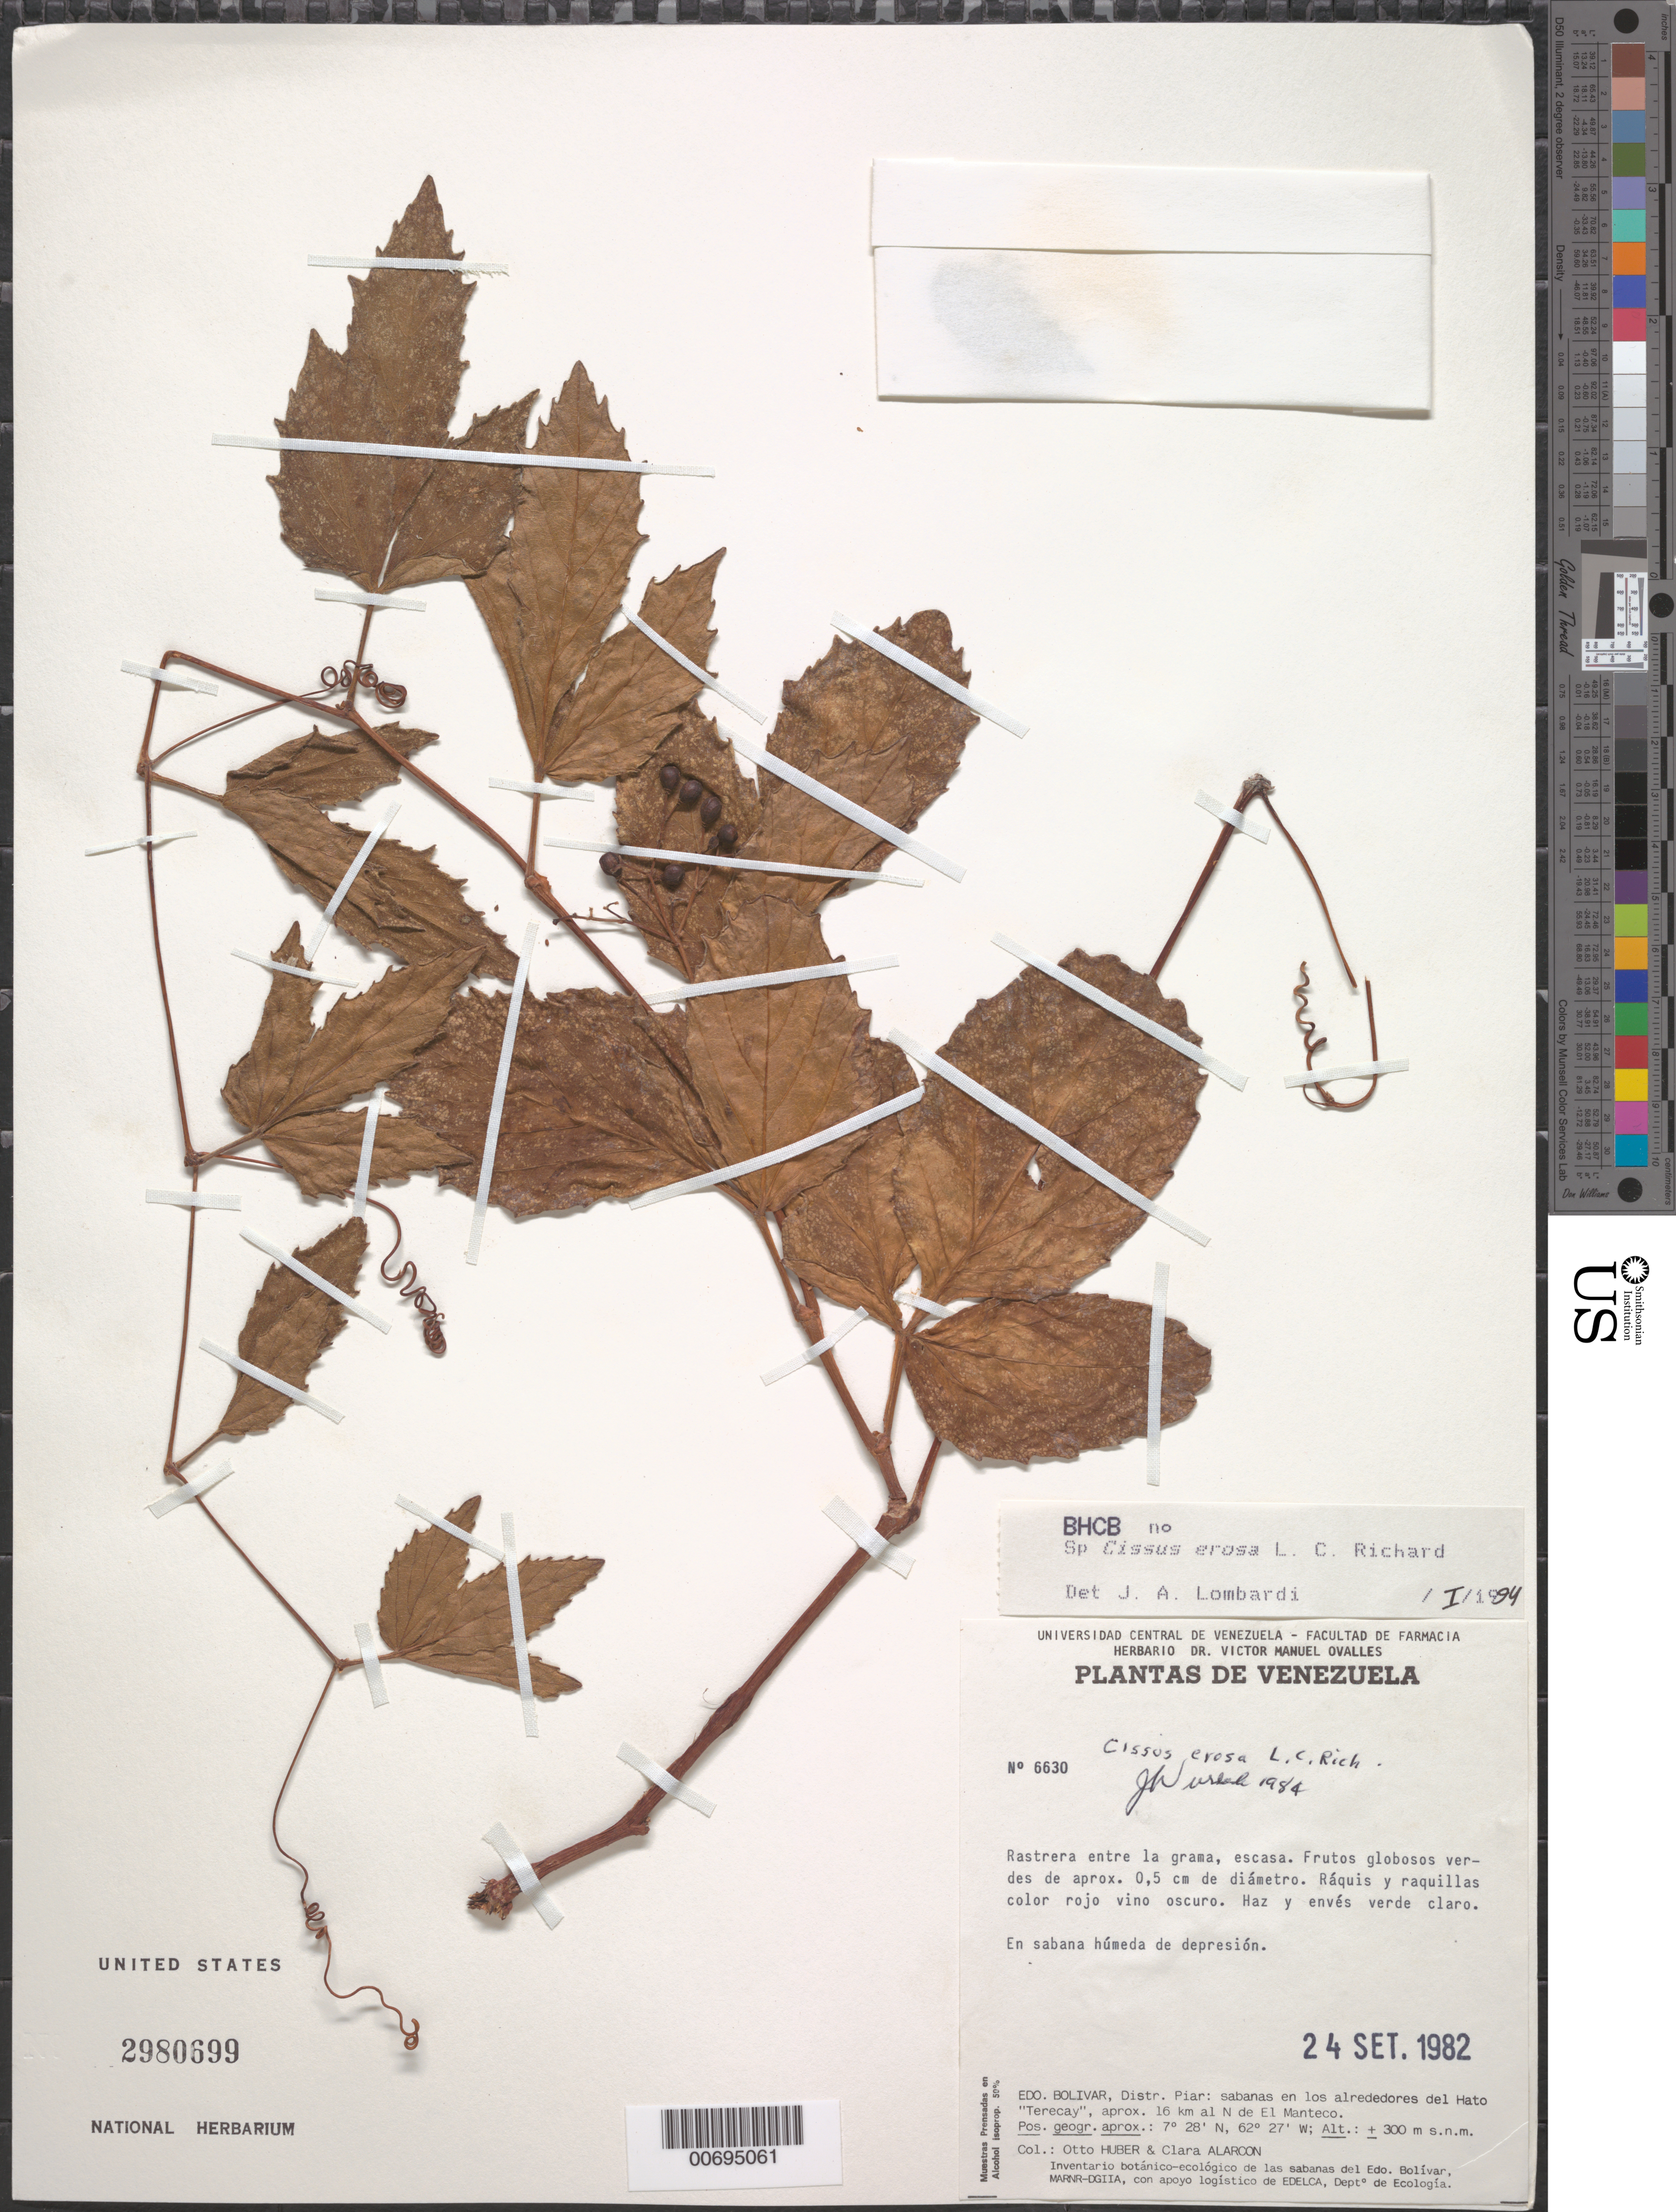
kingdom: Plantae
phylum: Tracheophyta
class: Magnoliopsida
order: Vitales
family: Vitaceae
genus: Cissus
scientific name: Cissus erosa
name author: Rich.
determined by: Lombardi, Julio A.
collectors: O. Huber & C. Alarcon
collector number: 6630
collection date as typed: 24-Sep-82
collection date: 1982-09-24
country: Venezuela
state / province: Bolívar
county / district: Piar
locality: El Manteco, 16 km N de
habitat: Humid savanna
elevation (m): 300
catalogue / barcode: US 2980699